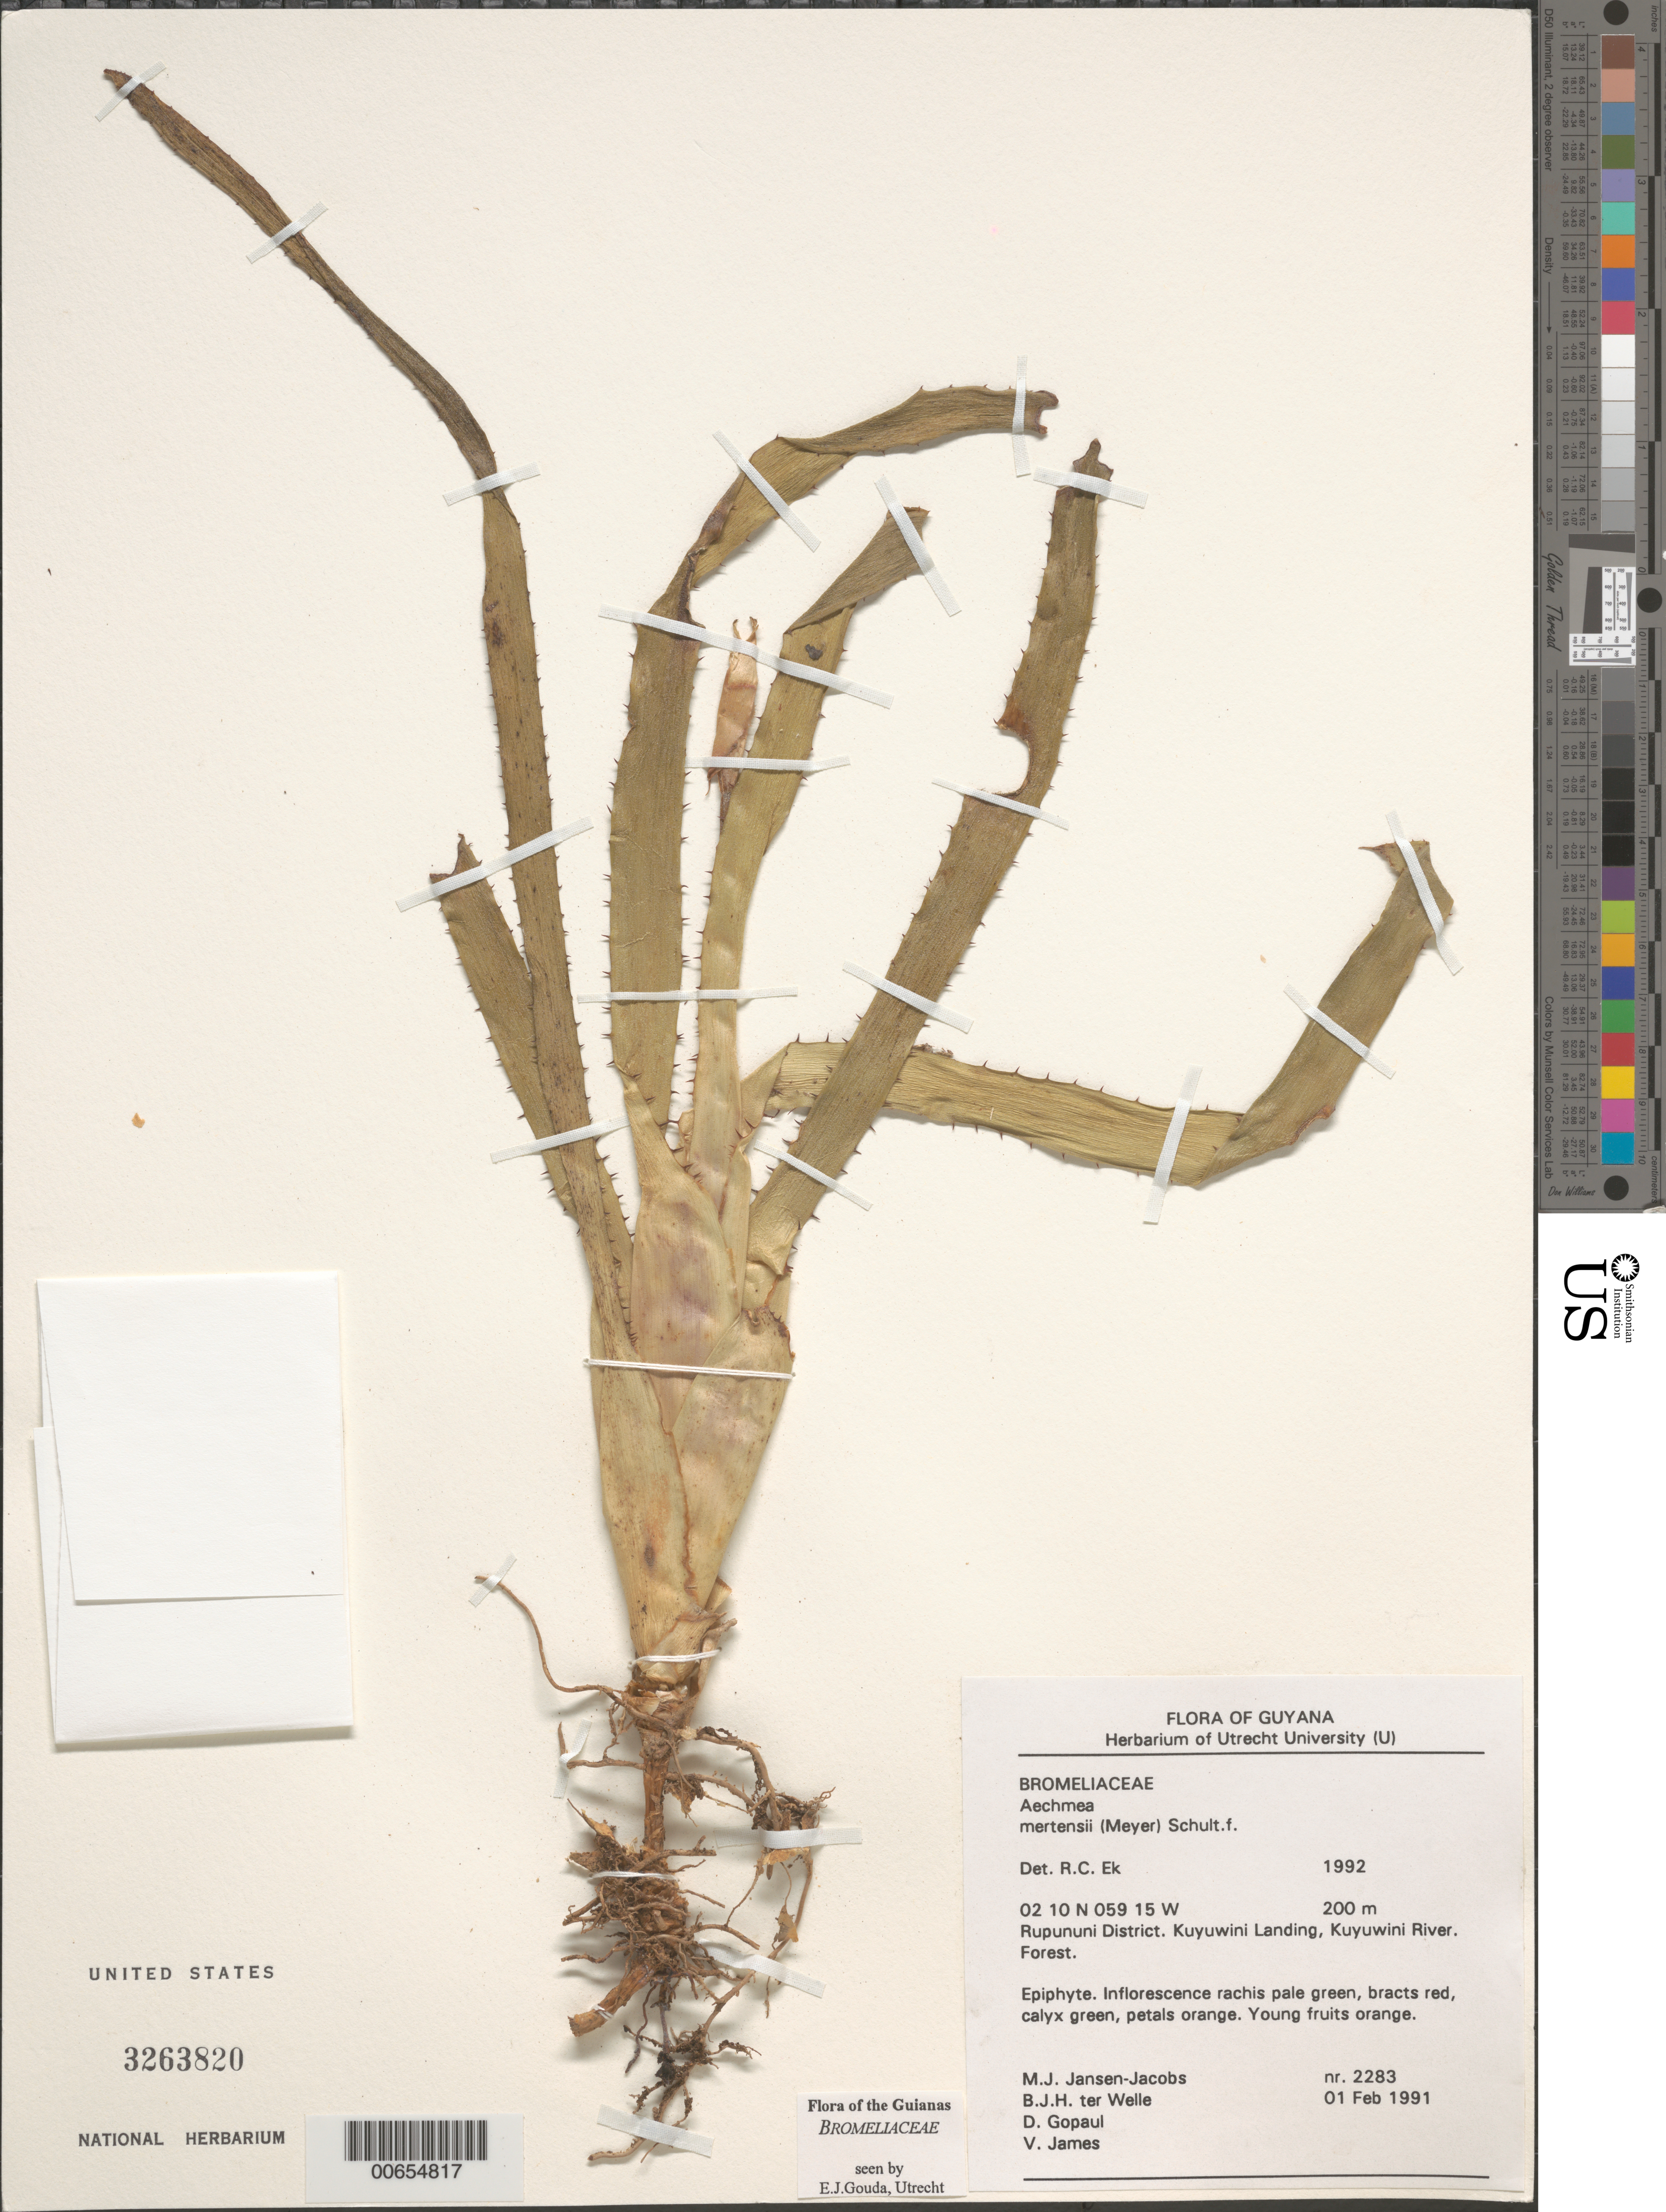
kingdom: Plantae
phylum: Tracheophyta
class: Liliopsida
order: Poales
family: Bromeliaceae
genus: Aechmea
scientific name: Aechmea mertensii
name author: (G. Mey.) Schult. & Schult. f.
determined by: Gouda, E. J.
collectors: M. J. Jansen-Jacobs, B. Welle, D. Gopaul & V. James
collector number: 2283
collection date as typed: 1-Feb-91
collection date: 1991-02-01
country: Guyana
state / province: U. Takutu-U. Essequibo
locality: Kuyuwini Landing, Kuyuwini River, Rupununi District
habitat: Forest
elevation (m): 200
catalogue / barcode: US 3263820